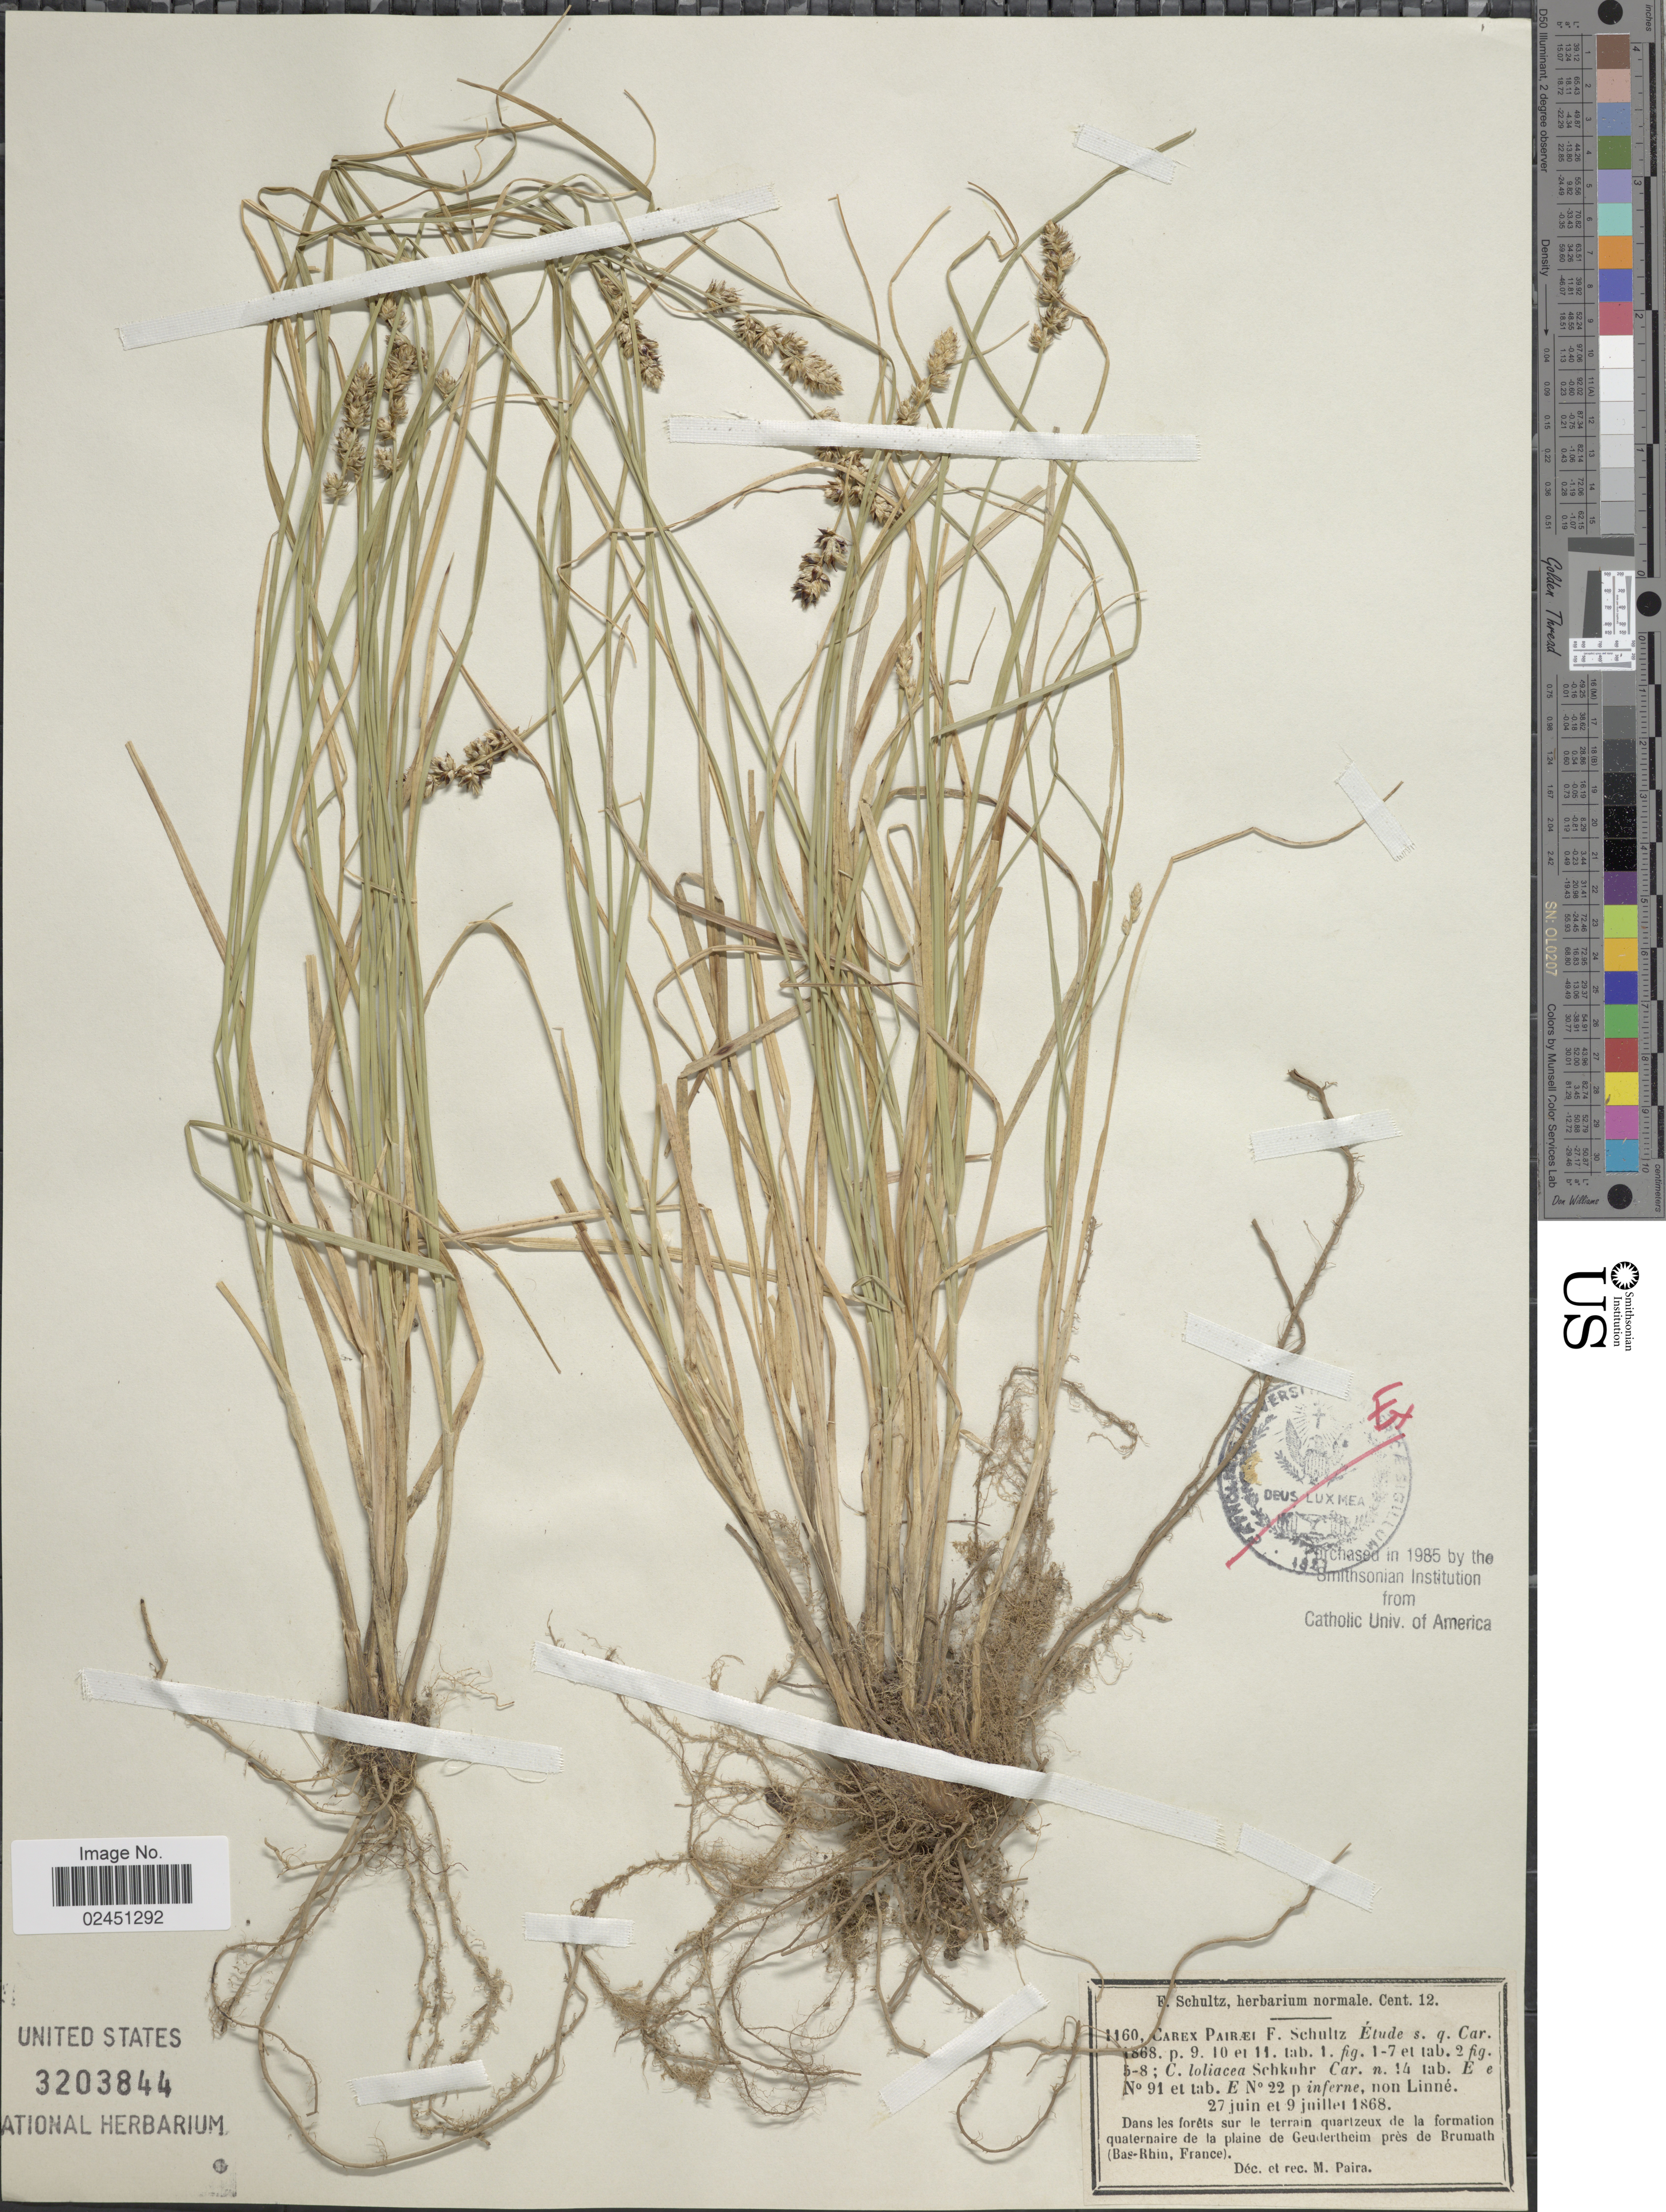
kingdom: Plantae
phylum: Tracheophyta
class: Liliopsida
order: Poales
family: Cyperaceae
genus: Carex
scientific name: Carex pairae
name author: F.W. Schultz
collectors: M. Paira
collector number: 1160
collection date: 1868-06-27/1868-07-09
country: France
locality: Dans les forets sur le terrain quartzeux de la formation quaternaire de la plaine de Geydertheim pres de Brumath (Bas-Rhin)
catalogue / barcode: US 3203844